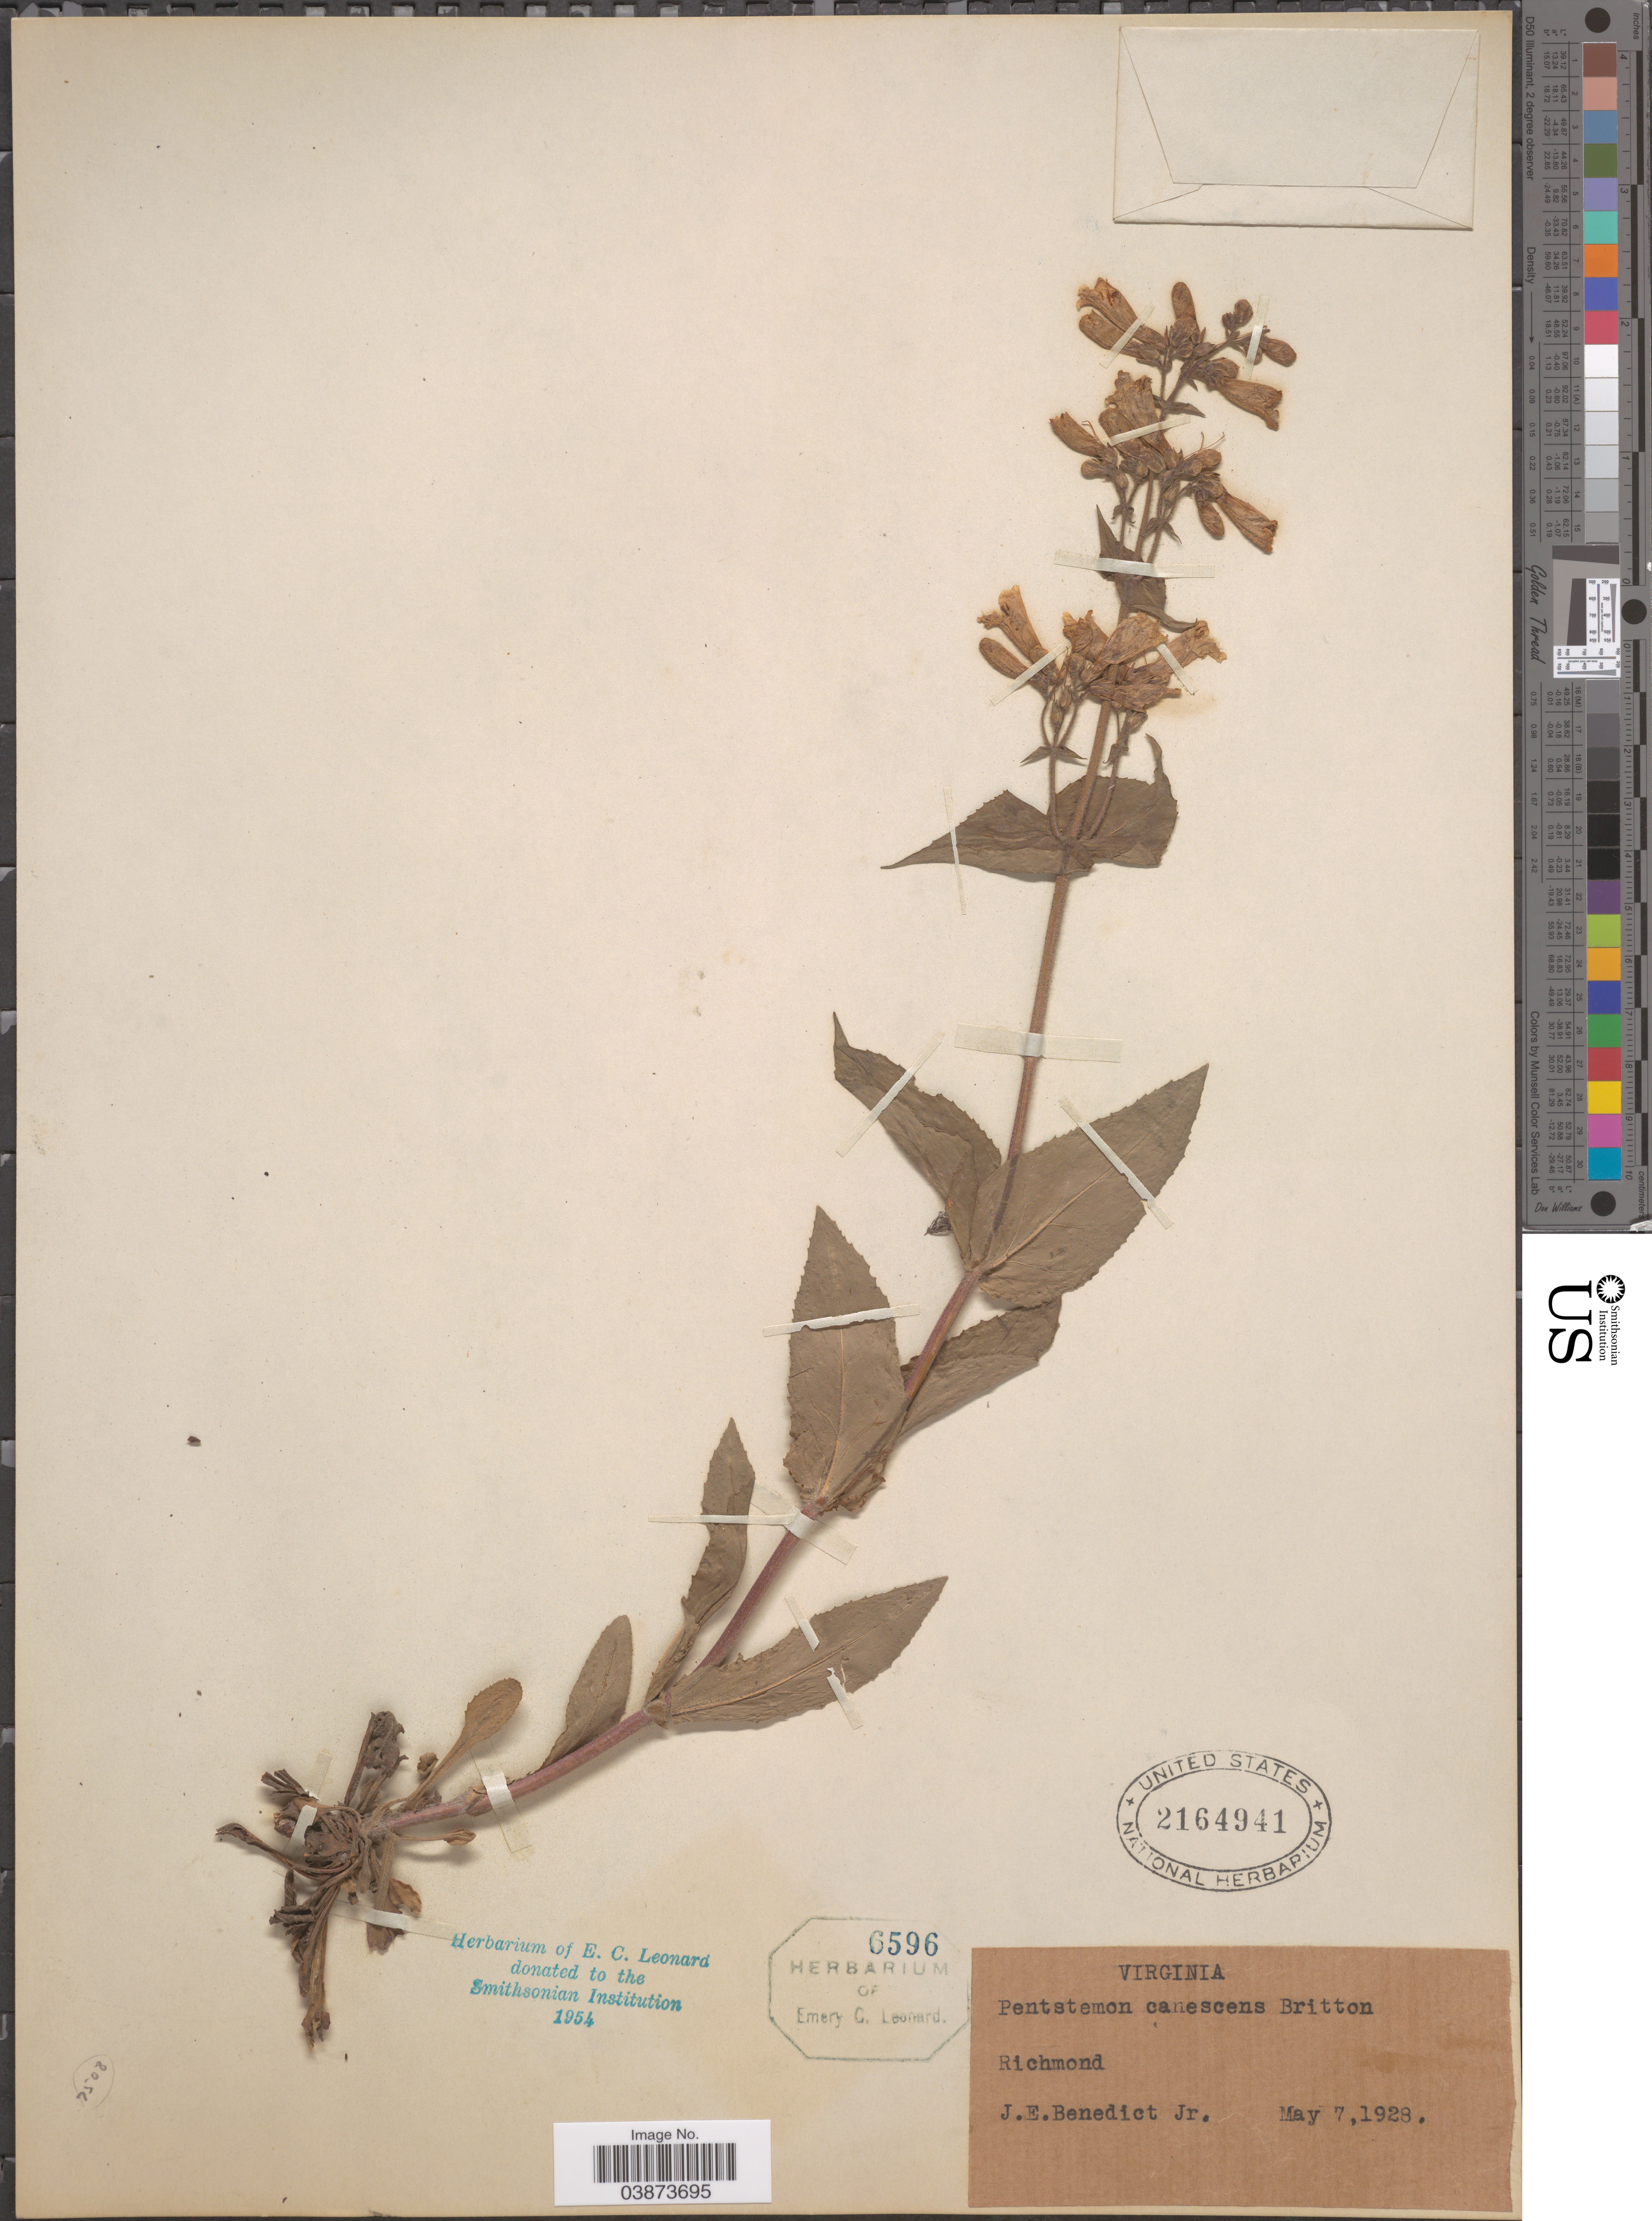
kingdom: Plantae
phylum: Tracheophyta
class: Magnoliopsida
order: Lamiales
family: Plantaginaceae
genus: Penstemon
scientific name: Penstemon canescens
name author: L.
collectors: J. Benedict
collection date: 1928-05-07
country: United States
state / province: Virginia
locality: Richmond.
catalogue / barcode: US 2164941